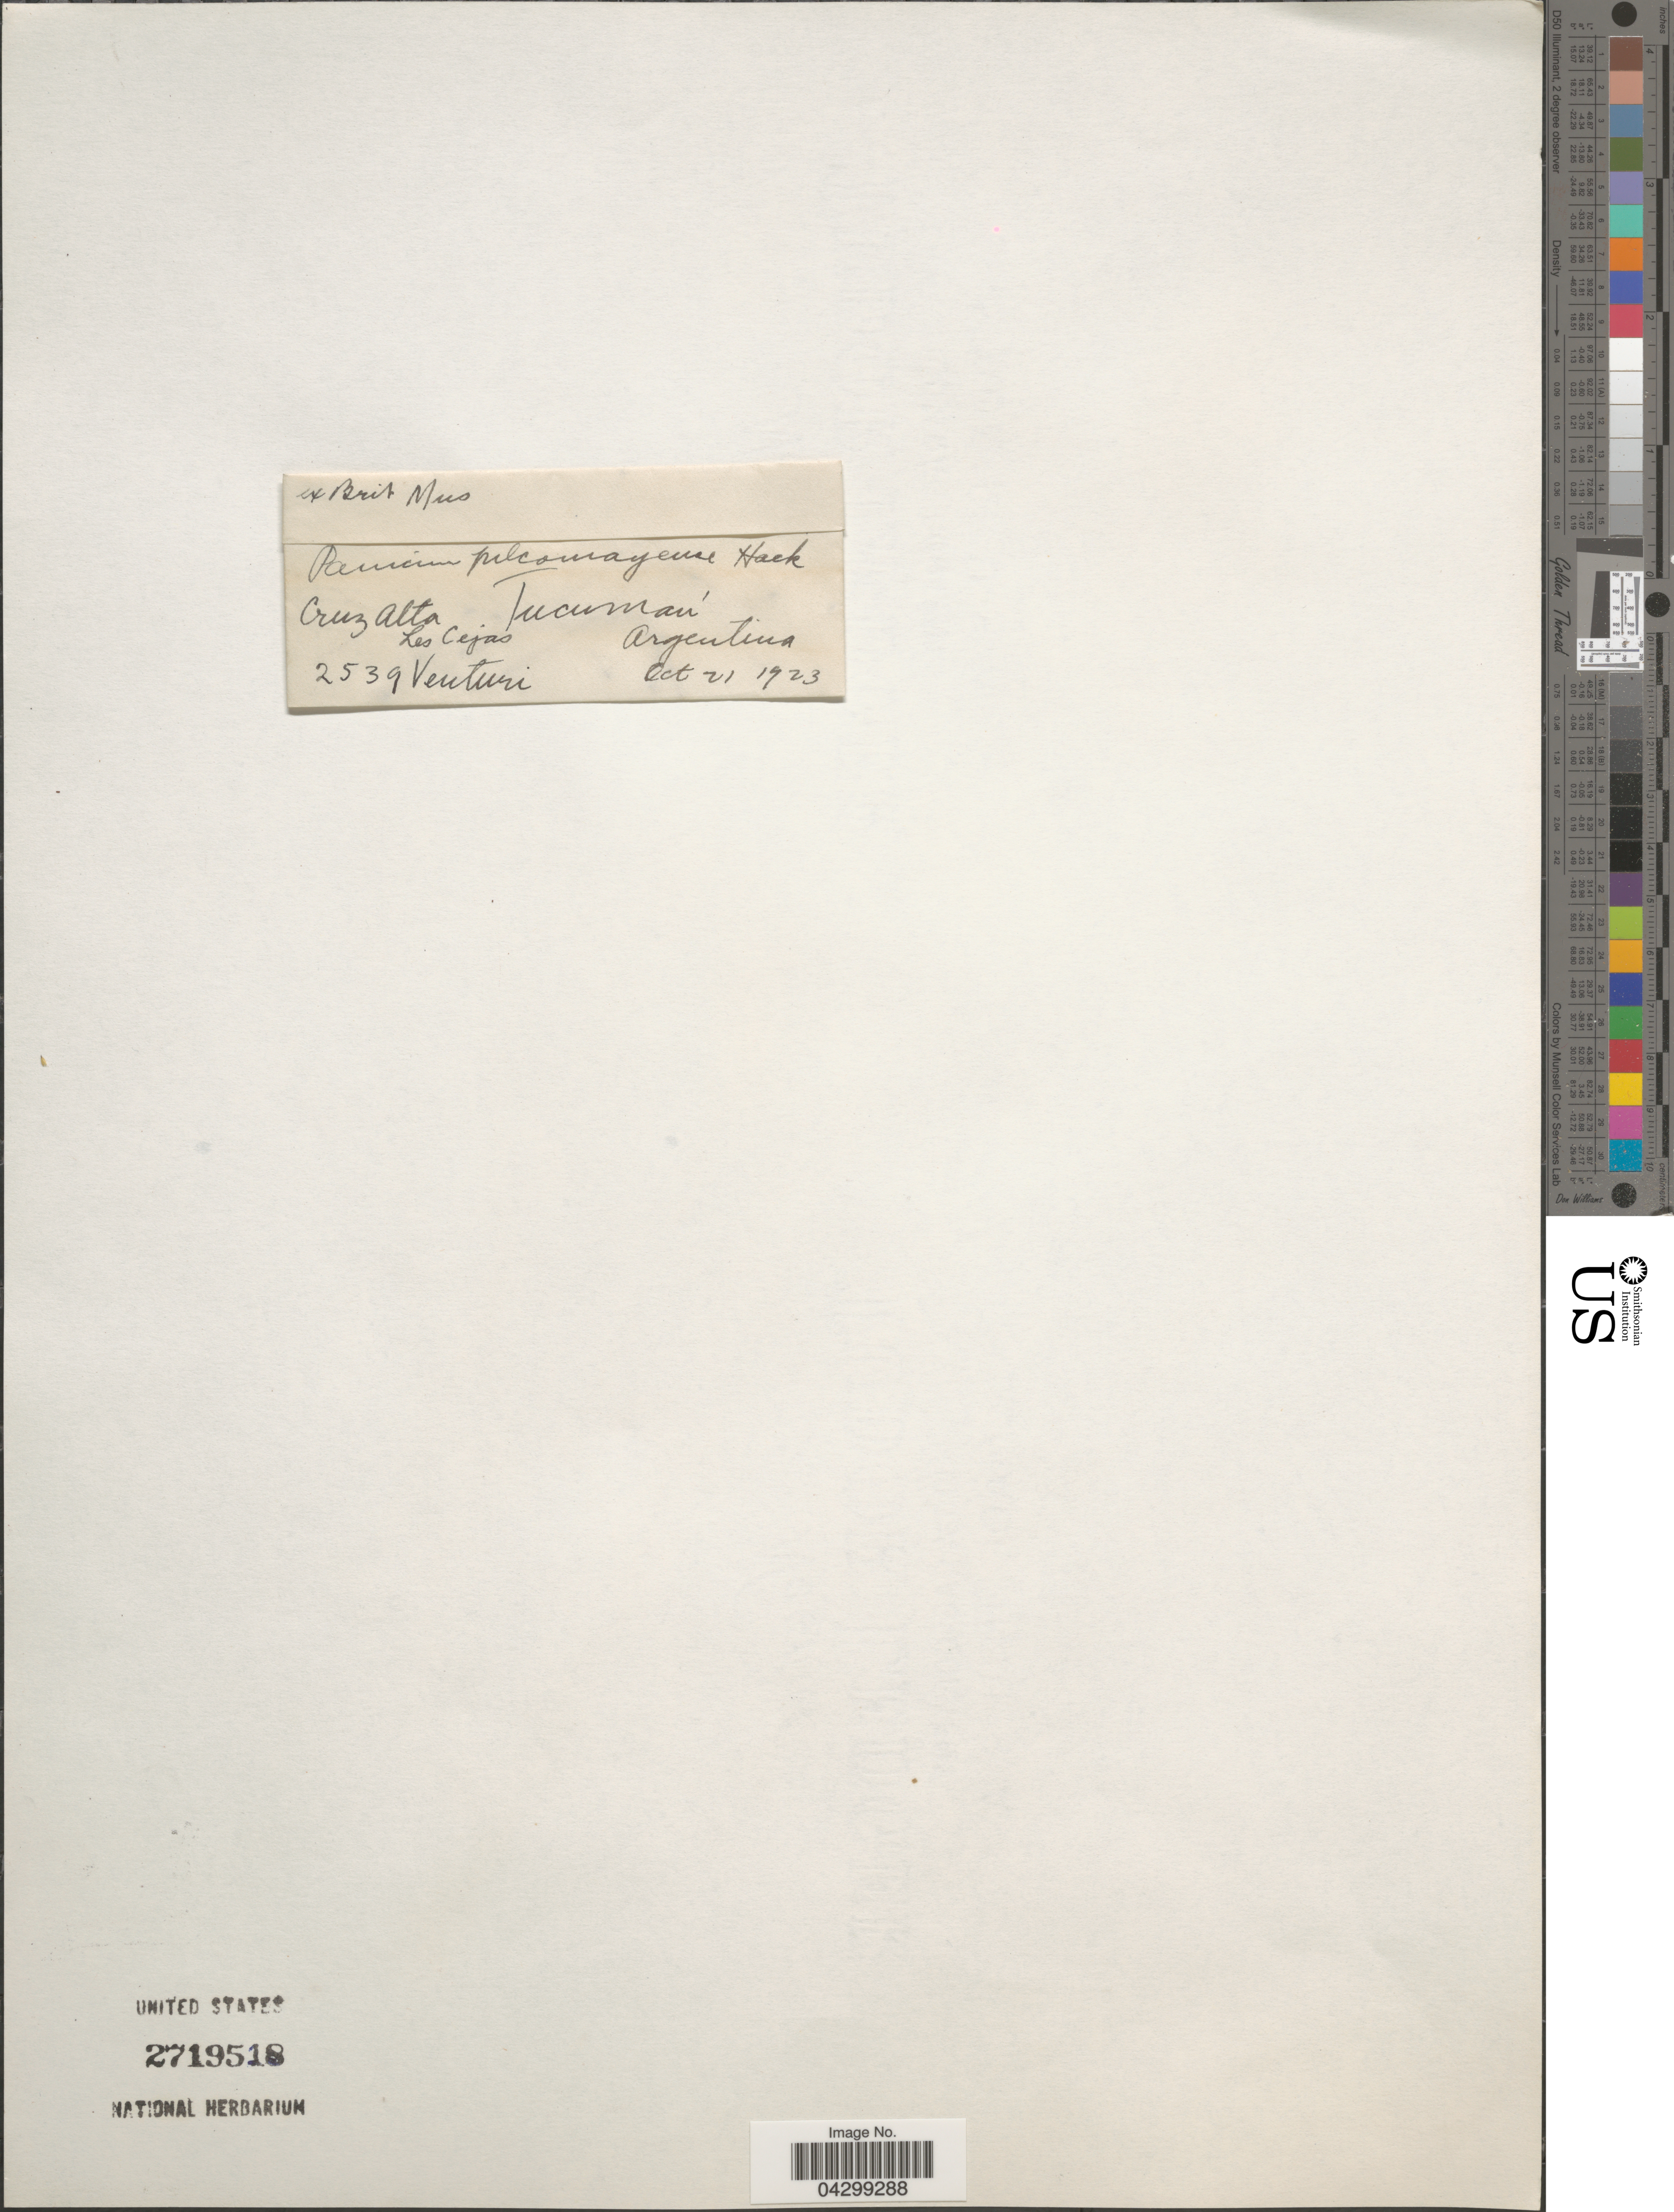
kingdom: Plantae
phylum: Tracheophyta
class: Liliopsida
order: Poales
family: Poaceae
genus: Panicum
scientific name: Panicum bergii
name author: Arechav.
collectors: Venturi, --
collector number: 2539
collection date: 1923-10-21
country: Argentina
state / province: Tucuman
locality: Cruz Alta. Les Cejas.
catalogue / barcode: US 2719518